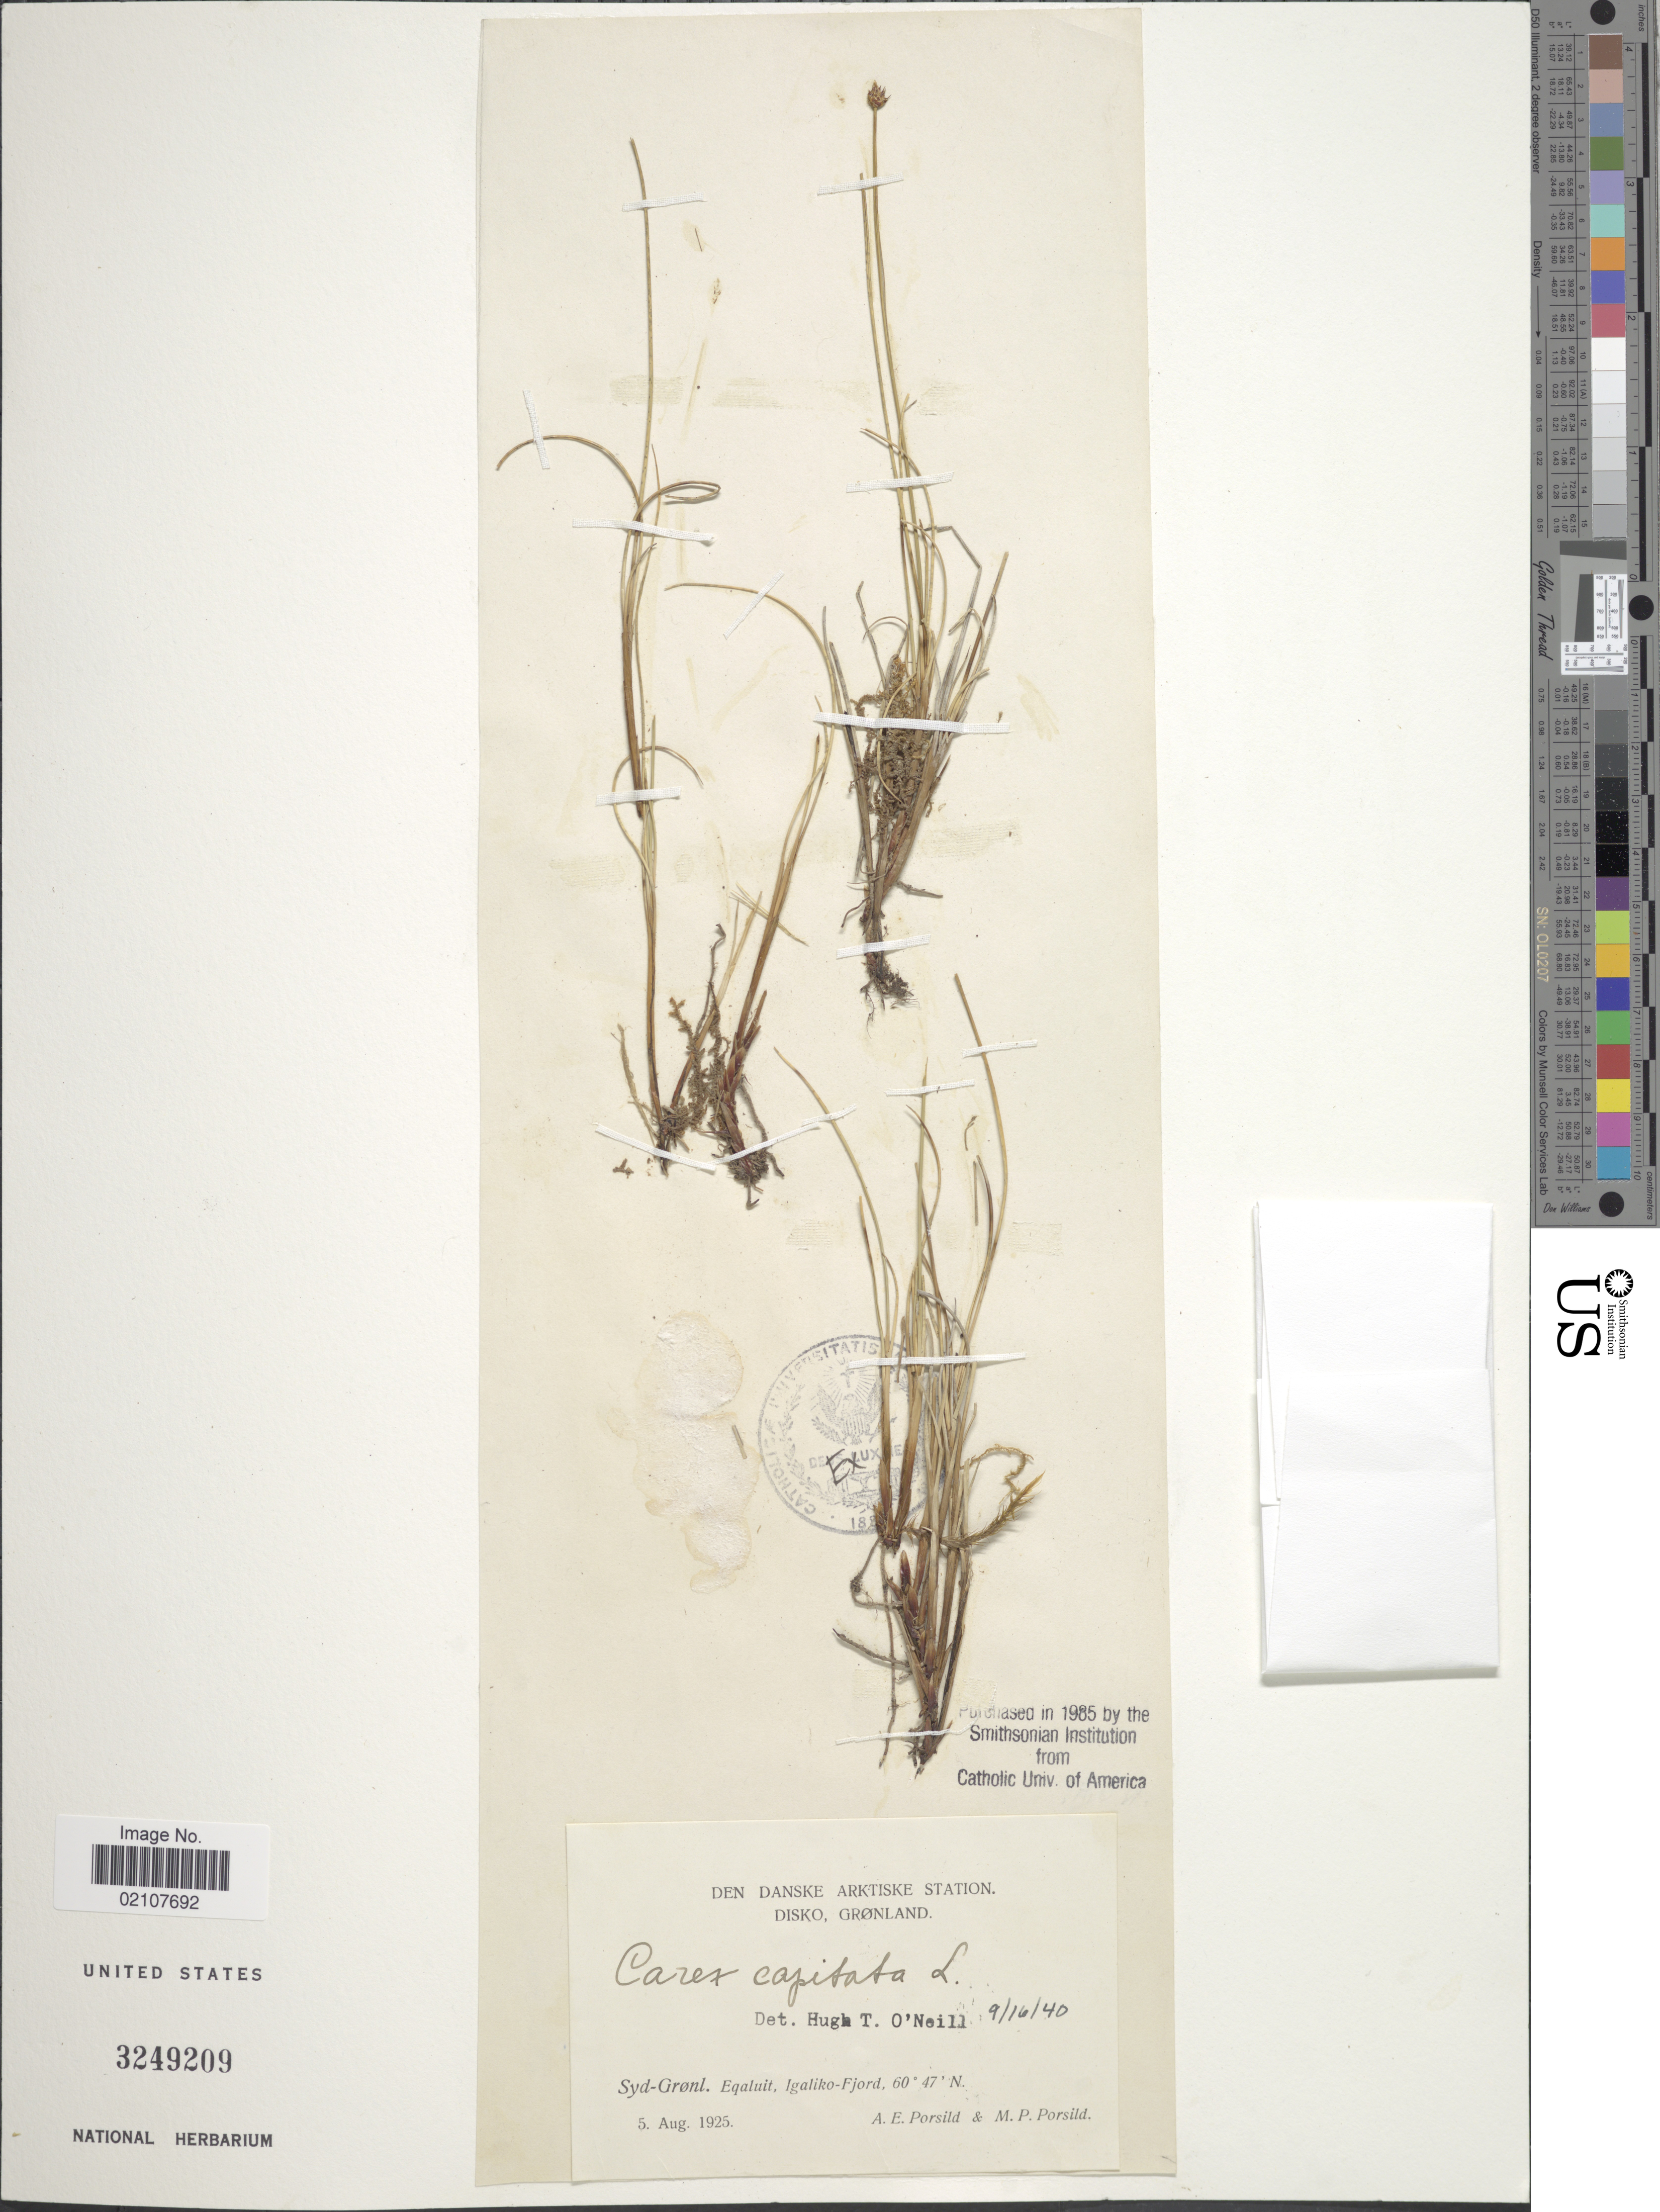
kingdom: Plantae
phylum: Tracheophyta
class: Liliopsida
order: Poales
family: Cyperaceae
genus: Carex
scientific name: Carex capitata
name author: L.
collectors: A. E. Porsild & M. P. Porsild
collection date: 1925-08-05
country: Greenland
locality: Disko, Gronland. Syd-Gronl. Eqaluit, Igaliko-Fjord.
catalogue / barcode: US 3249209